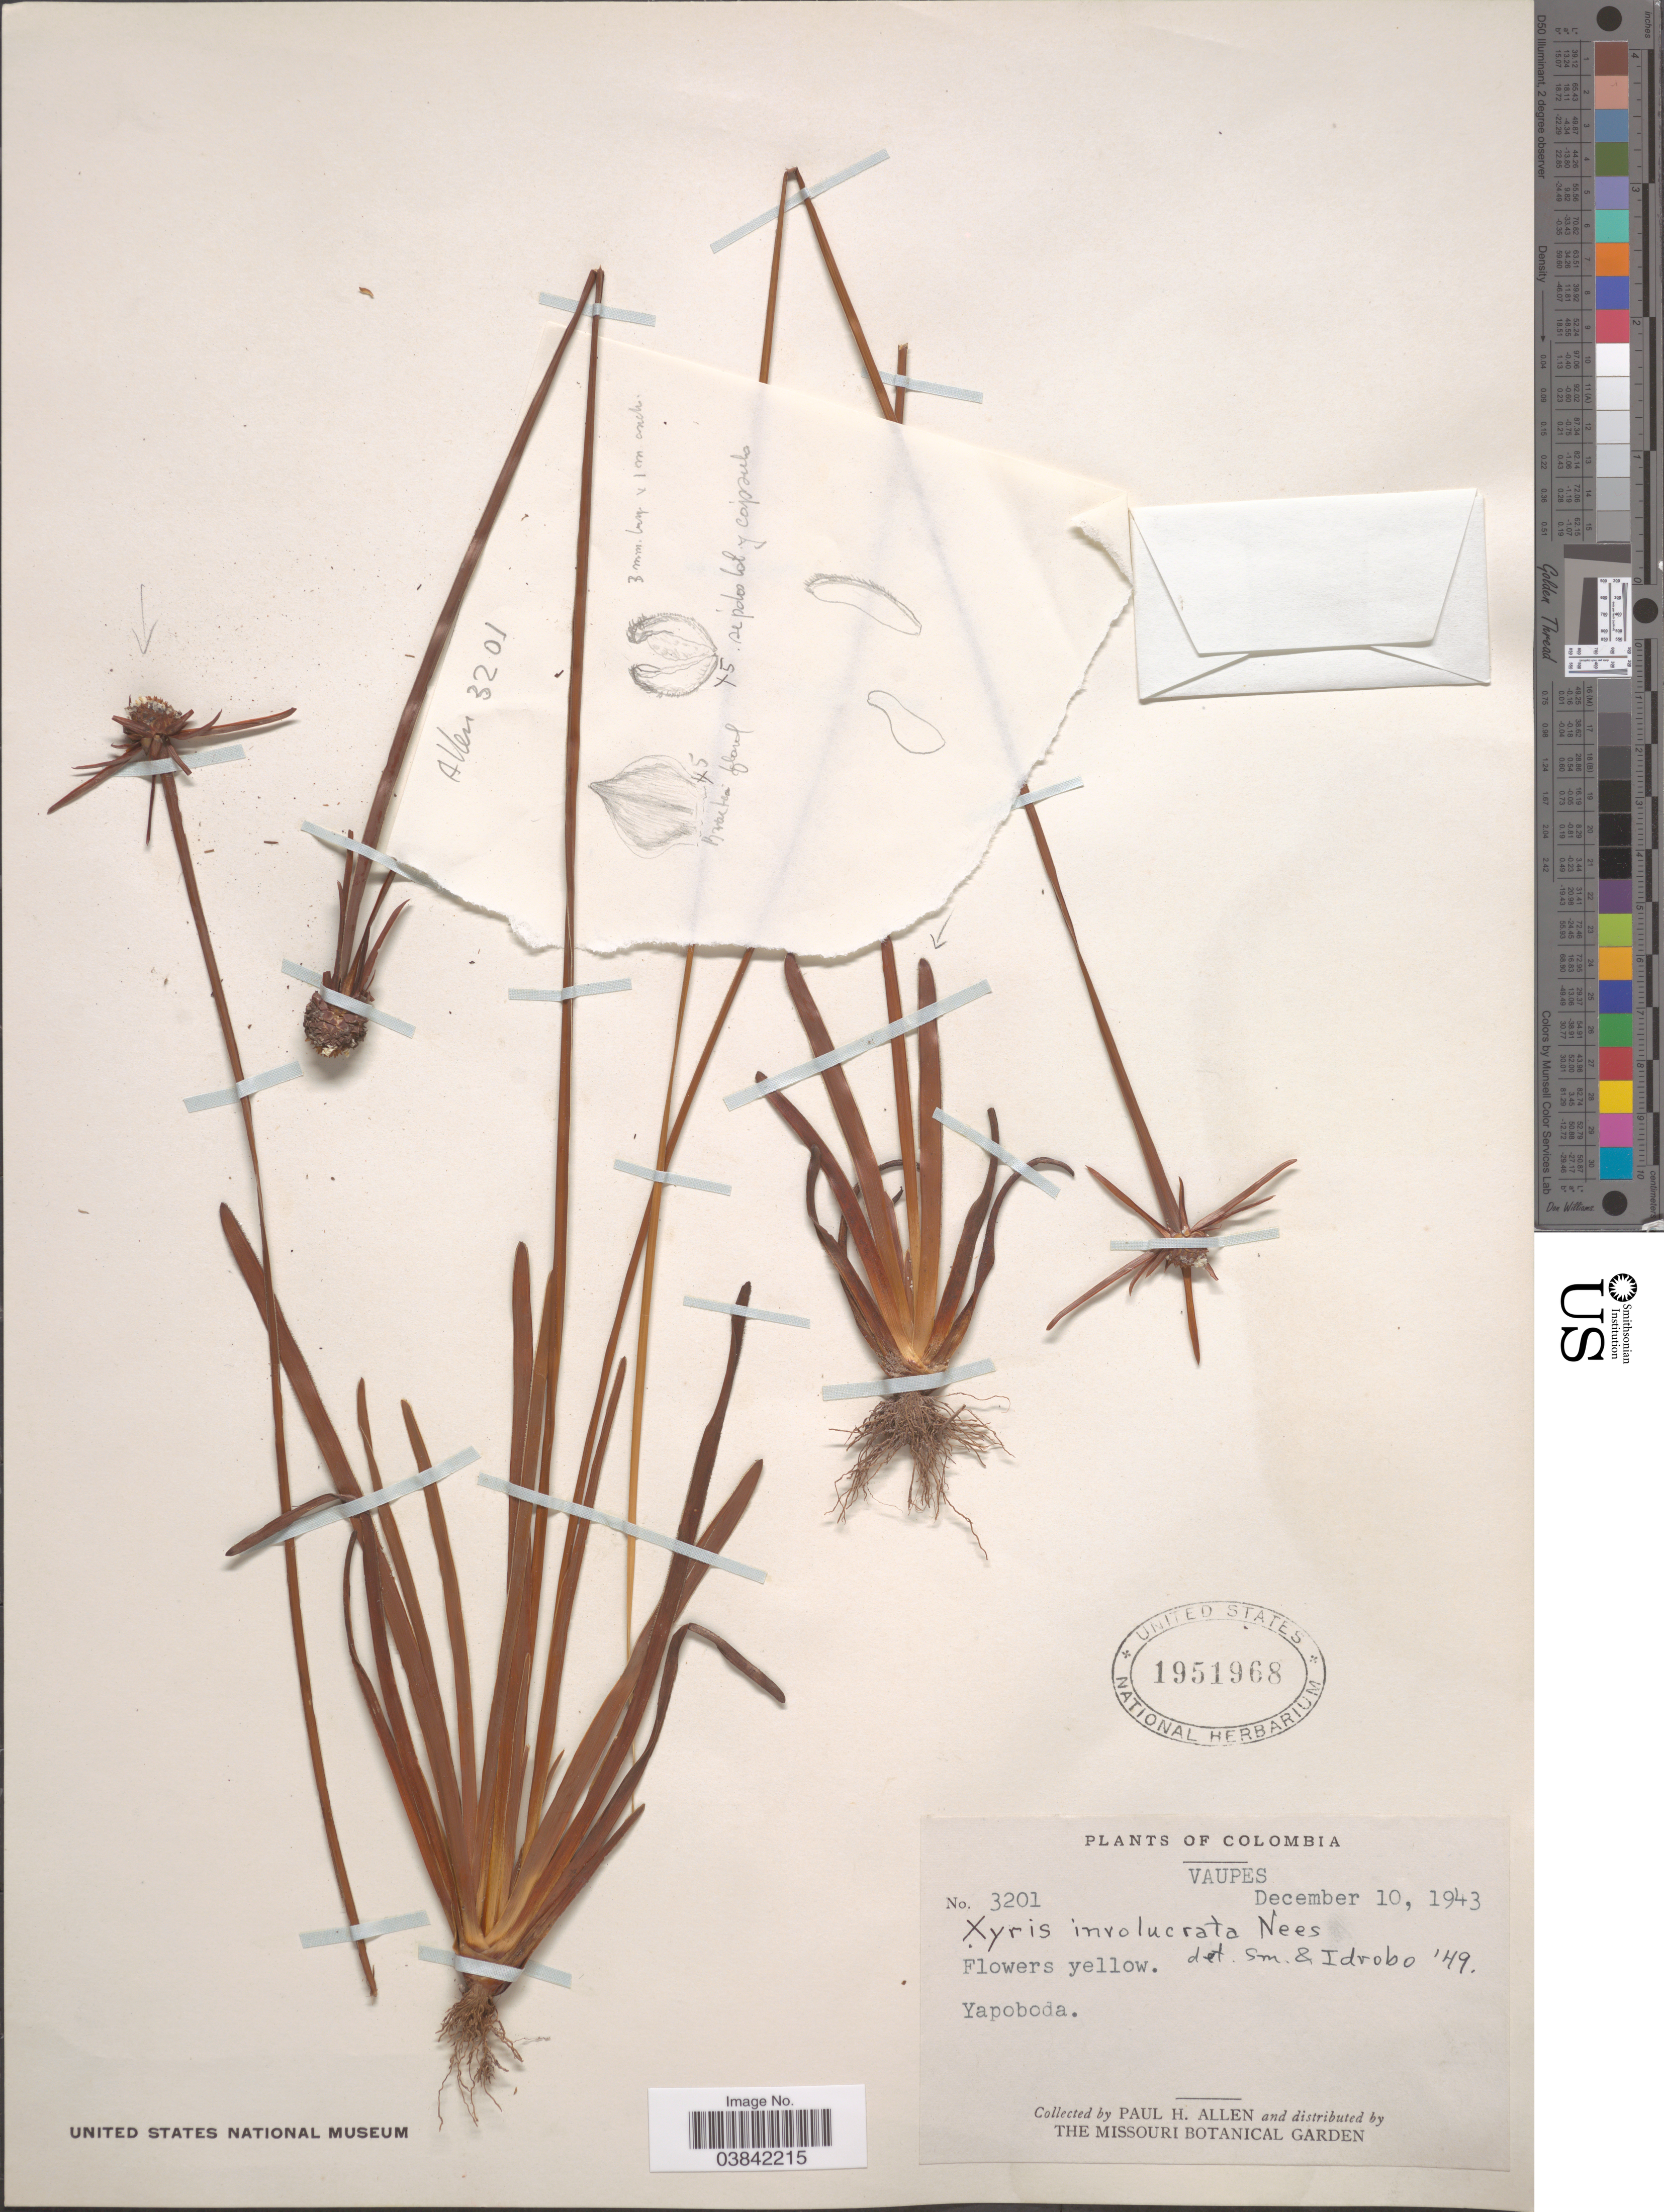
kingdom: Plantae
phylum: Tracheophyta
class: Liliopsida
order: Poales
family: Xyridaceae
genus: Xyris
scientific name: Xyris involucrata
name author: Nees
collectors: P. H. Allen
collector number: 3201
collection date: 1943-12-10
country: Colombia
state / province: Vaupés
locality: Yapoboda.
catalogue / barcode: US 1951968